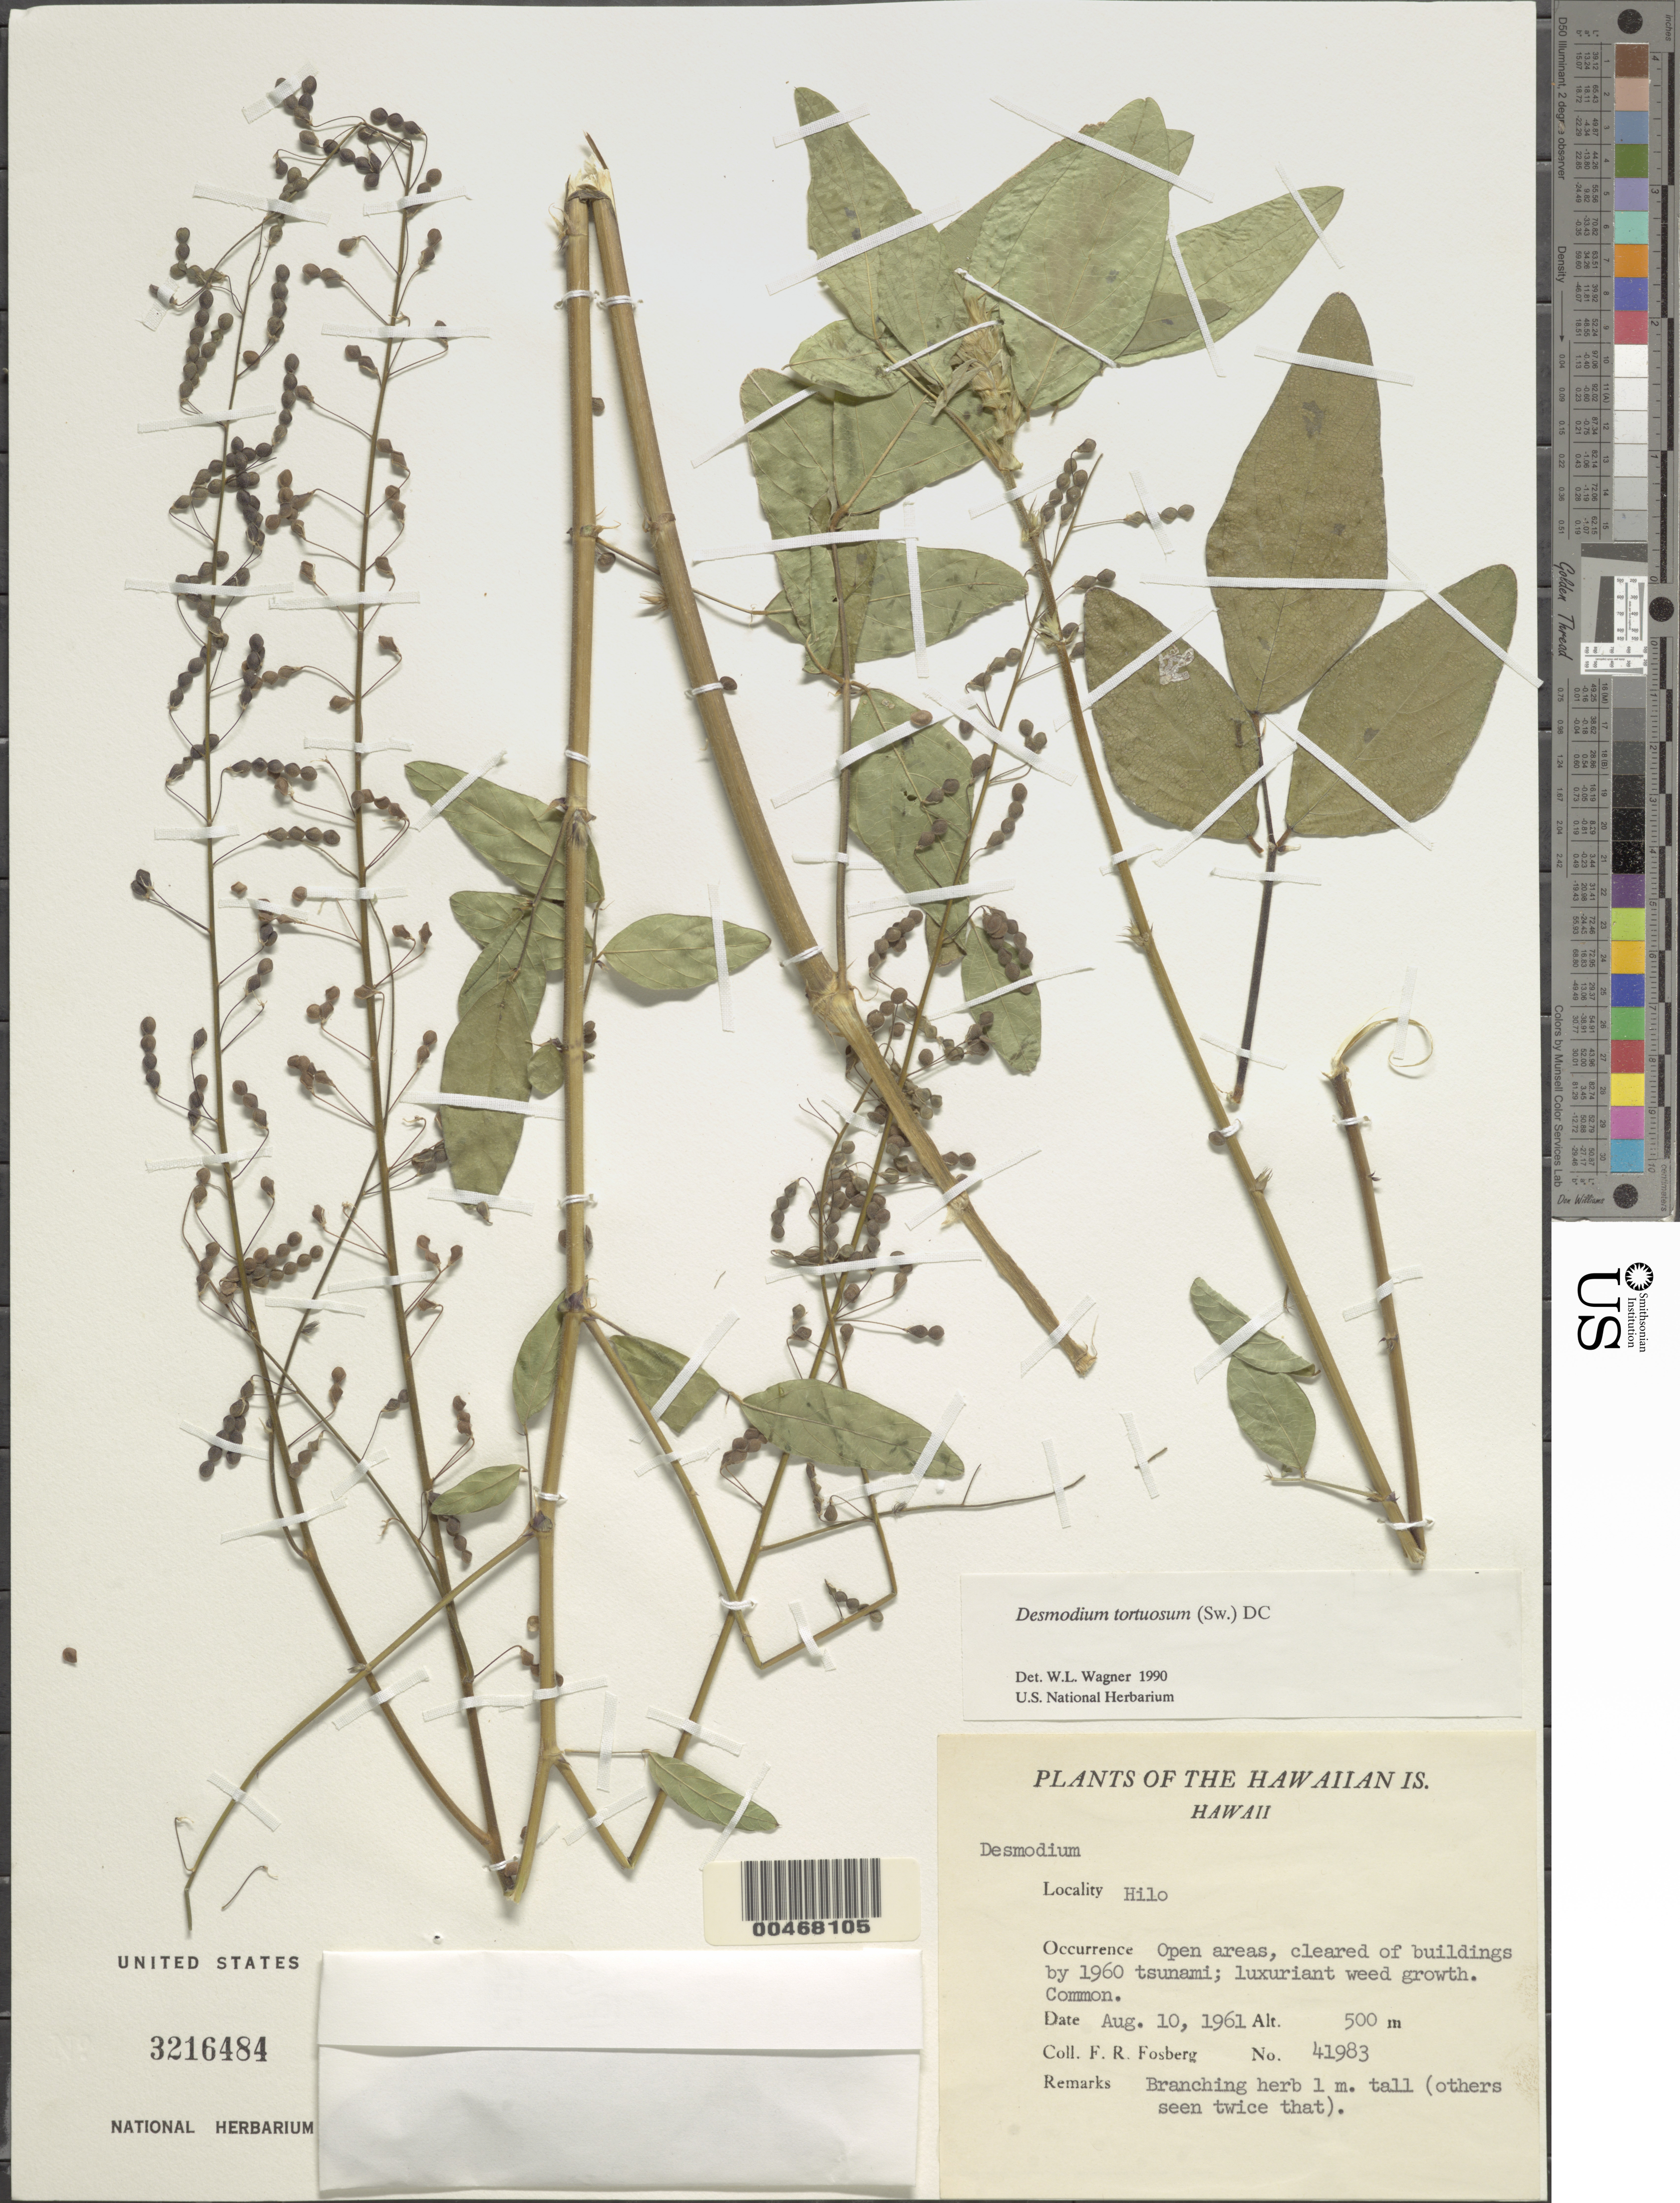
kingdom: Plantae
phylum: Tracheophyta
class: Magnoliopsida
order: Fabales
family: Fabaceae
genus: Desmodium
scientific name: Desmodium tortuosum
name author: (Sw.) DC.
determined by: Wagner, W. L., (BOT), Smithsonian Institution - National Museum of Natural History (UNITED STATES)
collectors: F. R. Fosberg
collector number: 41983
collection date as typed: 10 Aug 1961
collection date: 1961-08-10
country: United States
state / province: Hawaii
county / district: Hawaii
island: Hawaii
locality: Hilo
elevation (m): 500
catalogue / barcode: US 3216484